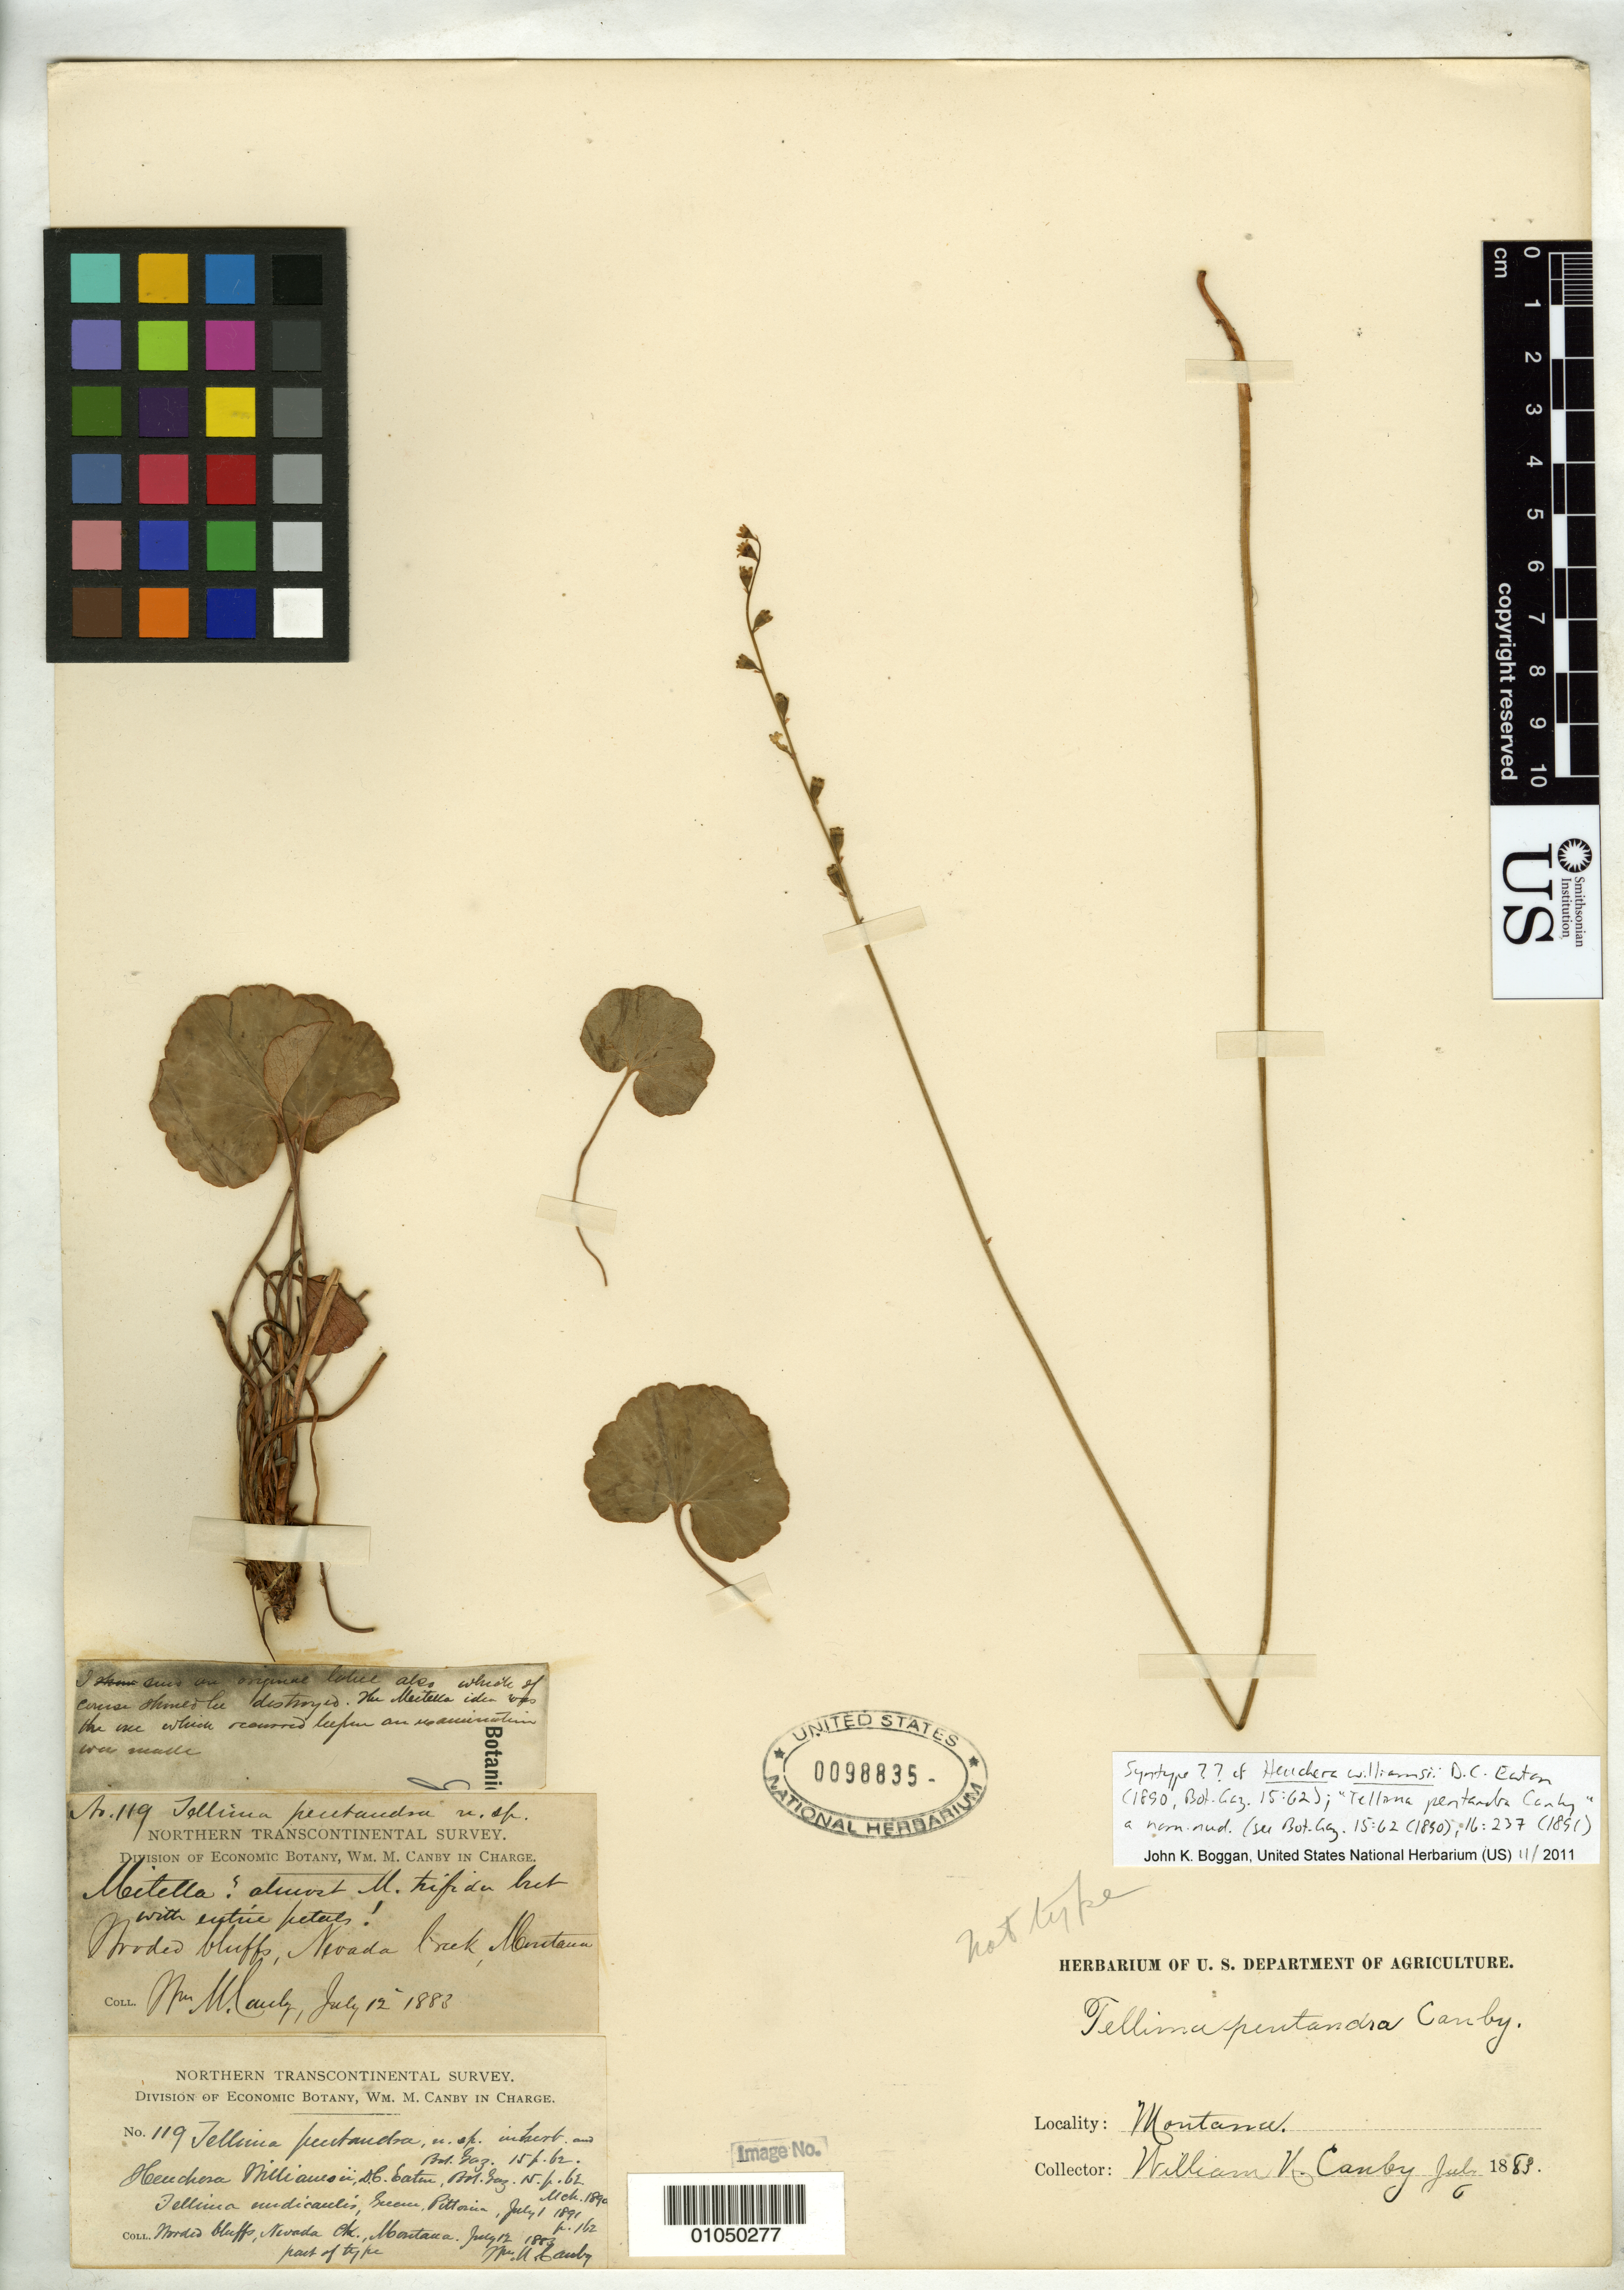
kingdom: Plantae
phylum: Tracheophyta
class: Magnoliopsida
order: Saxifragales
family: Saxifragaceae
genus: Heuchera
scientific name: Heuchera williamsii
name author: D.C. Eaton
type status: Possible Syntype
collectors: W. M. Canby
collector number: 119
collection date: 1883-07-12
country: United States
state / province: Montana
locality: Wooded bluffs, Nevada Ck.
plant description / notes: Specimen annotated as "part of type" of "Tellima pentandra Canby", ined. name never published (see Bot. Gaz. 15: 62, 1890; Bot. Gaz. 16: 237, 1891). Specimen cited in description of Heuchera williamsii D.C. Eaton.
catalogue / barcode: US 98835